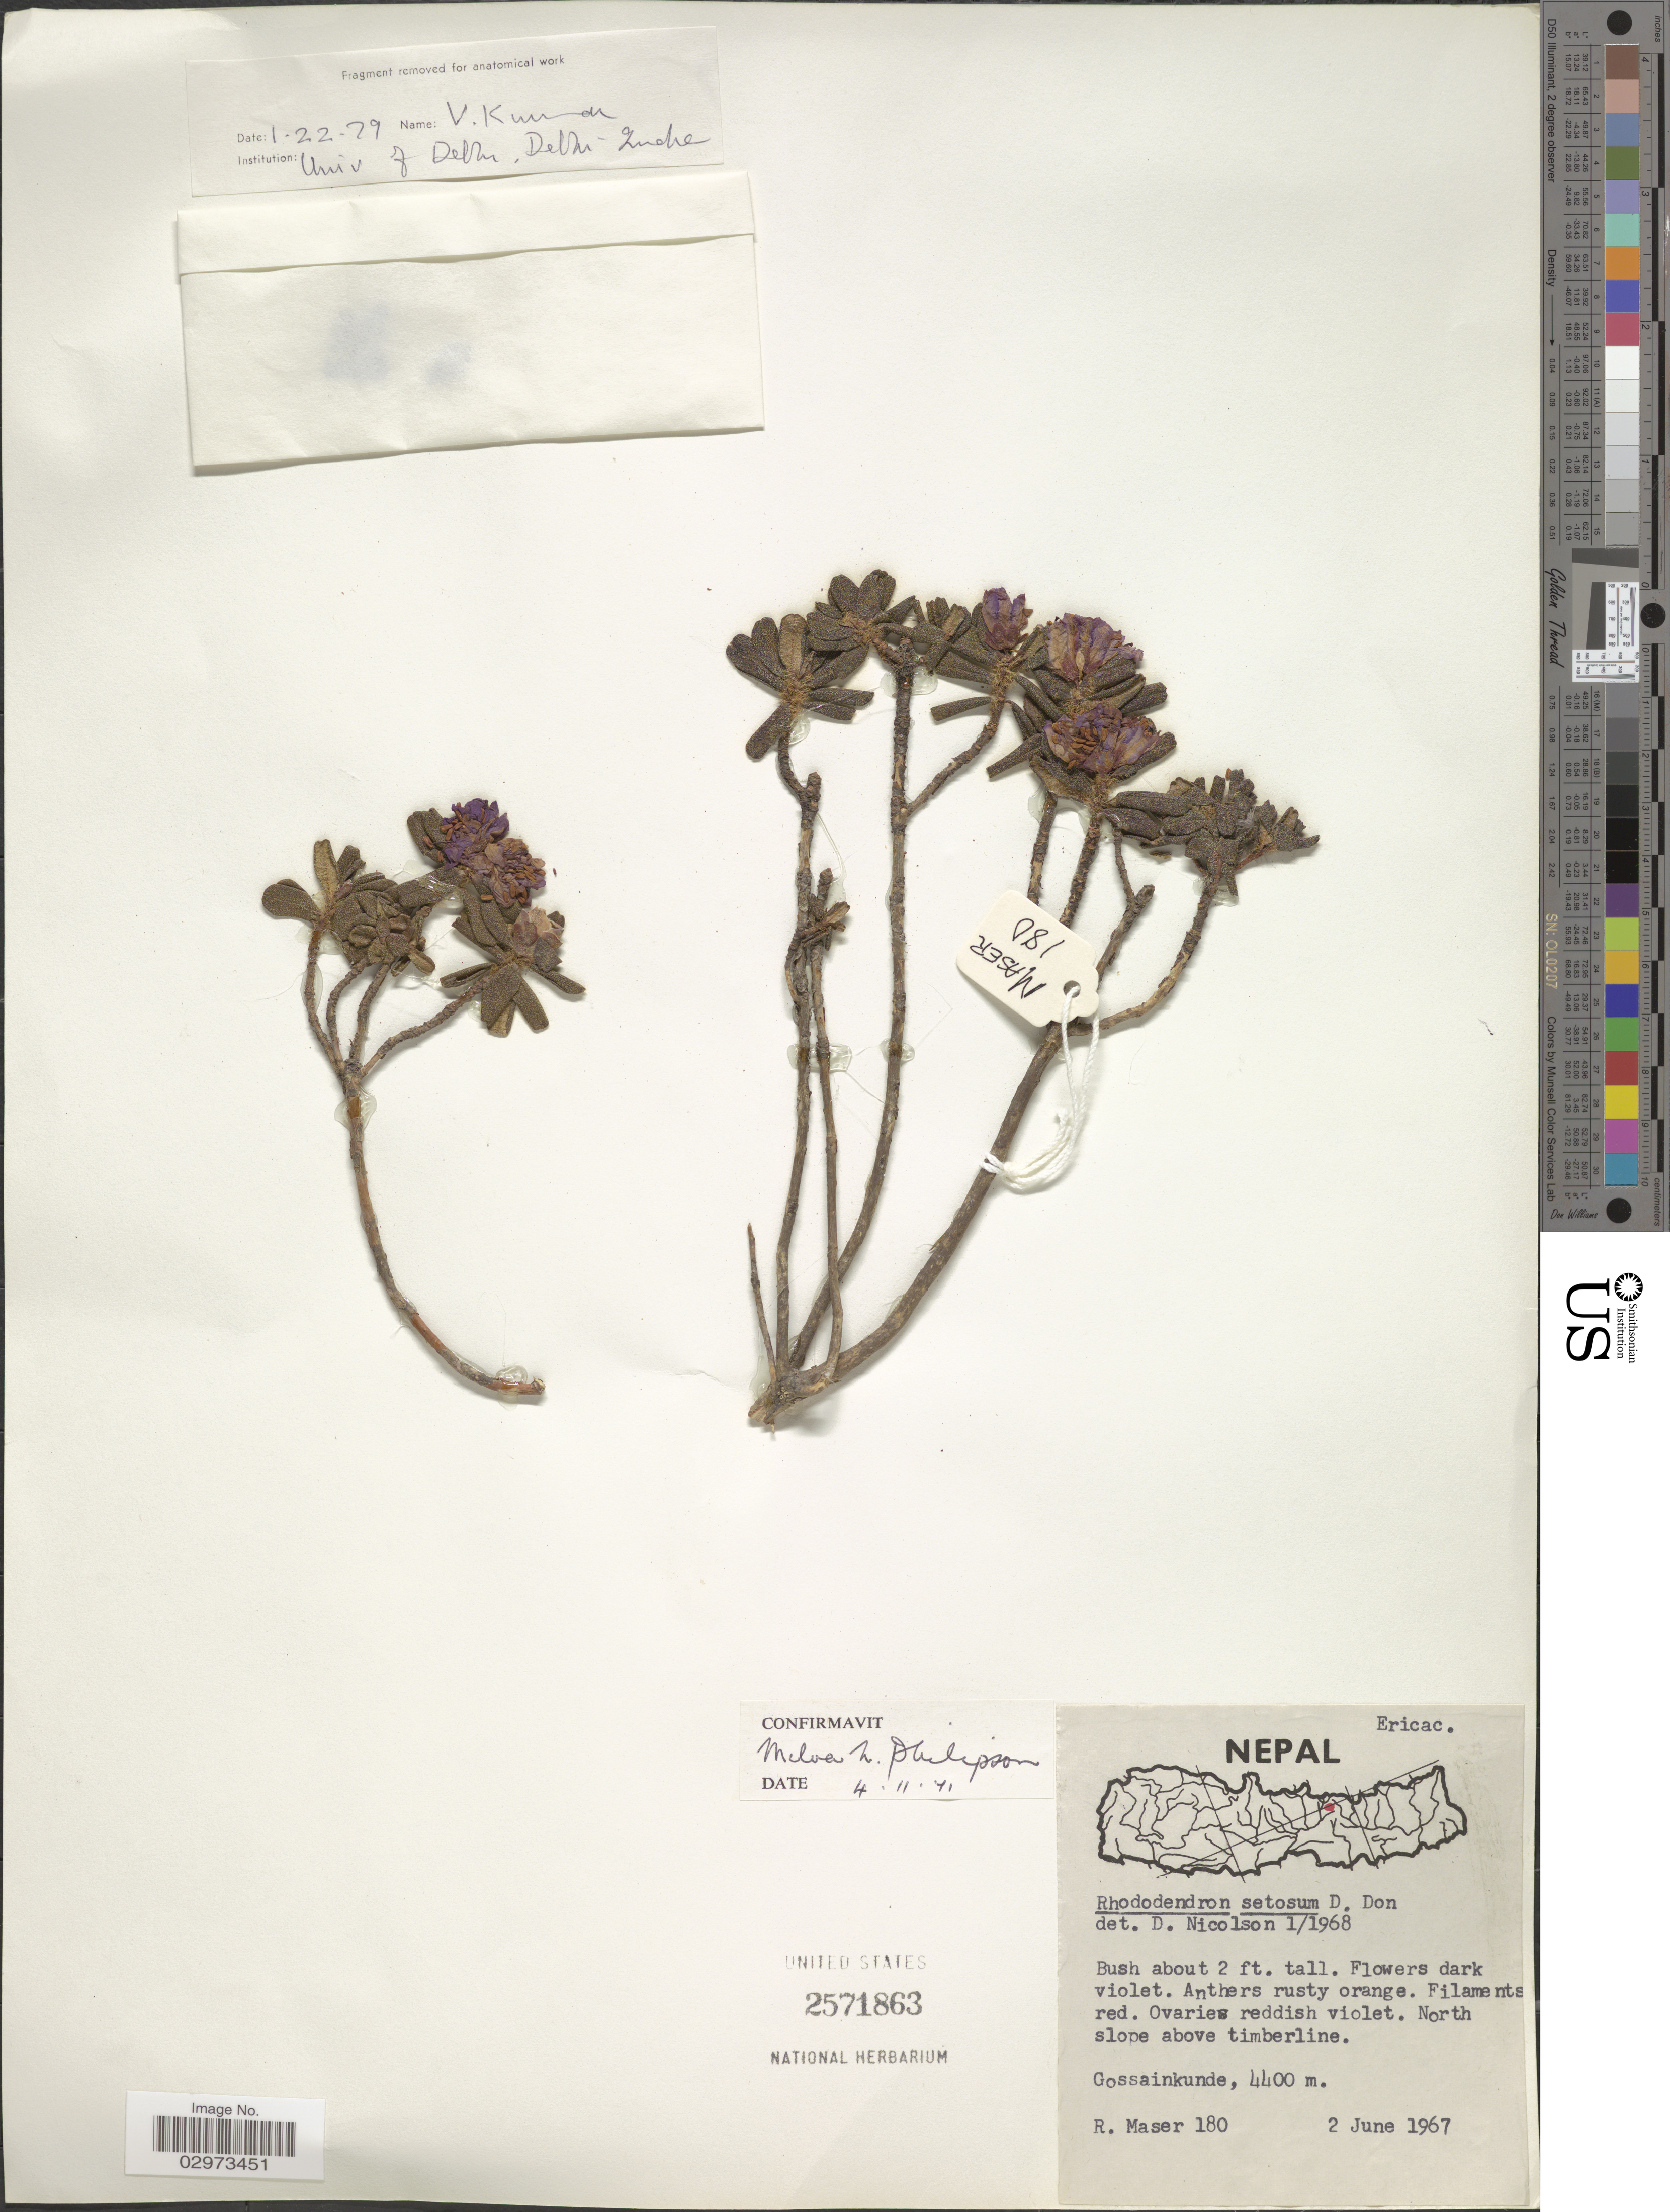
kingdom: Plantae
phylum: Tracheophyta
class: Magnoliopsida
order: Ericales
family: Ericaceae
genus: Rhododendron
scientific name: Rhododendron setosum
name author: D. Don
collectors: R. Maser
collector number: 180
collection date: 1967-06-02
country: Nepal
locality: North slope above timberline. Gossainkunde.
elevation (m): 4400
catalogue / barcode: US 2571863